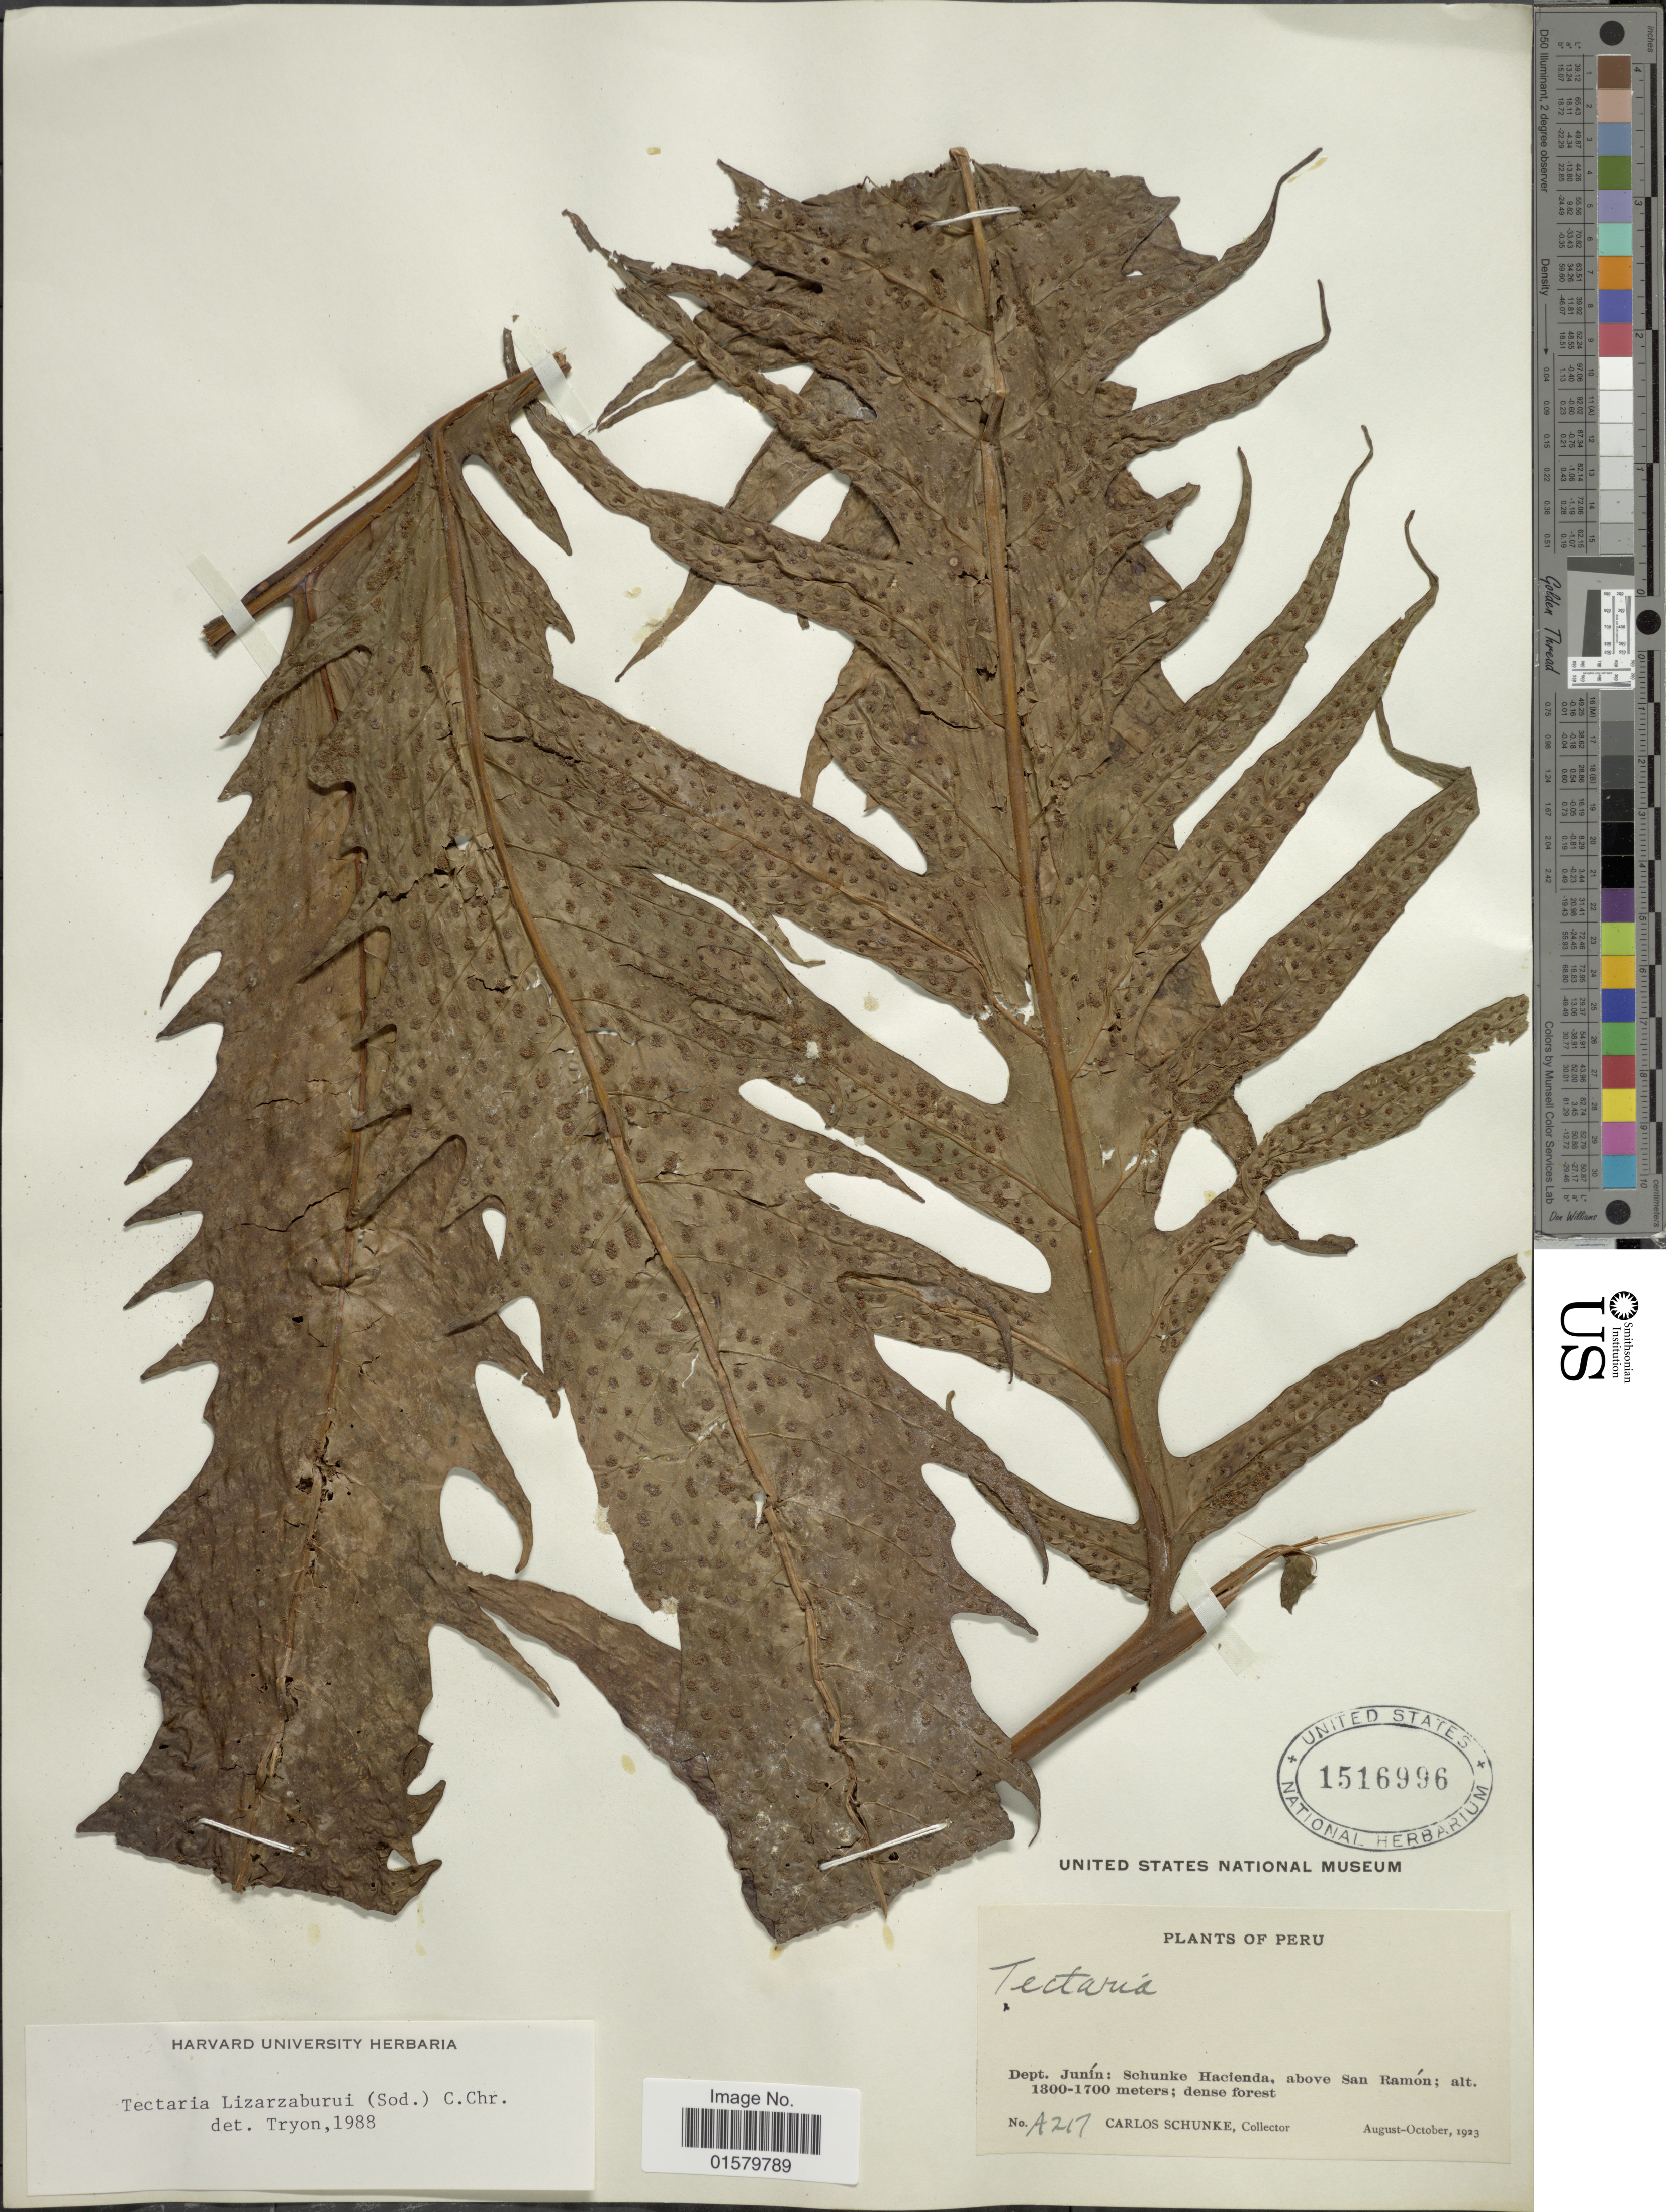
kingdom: Plantae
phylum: Tracheophyta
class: Polypodiopsida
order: Polypodiales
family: Tectariaceae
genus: Tectaria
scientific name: Tectaria lizarzaburui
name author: (Sodiro) C. Chr.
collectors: C. Schunke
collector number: A217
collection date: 1923-08/1923-10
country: Peru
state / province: Junín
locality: Dept. Junin: Schunke Hacienda, above San Ramon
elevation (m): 1300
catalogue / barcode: US 1516996